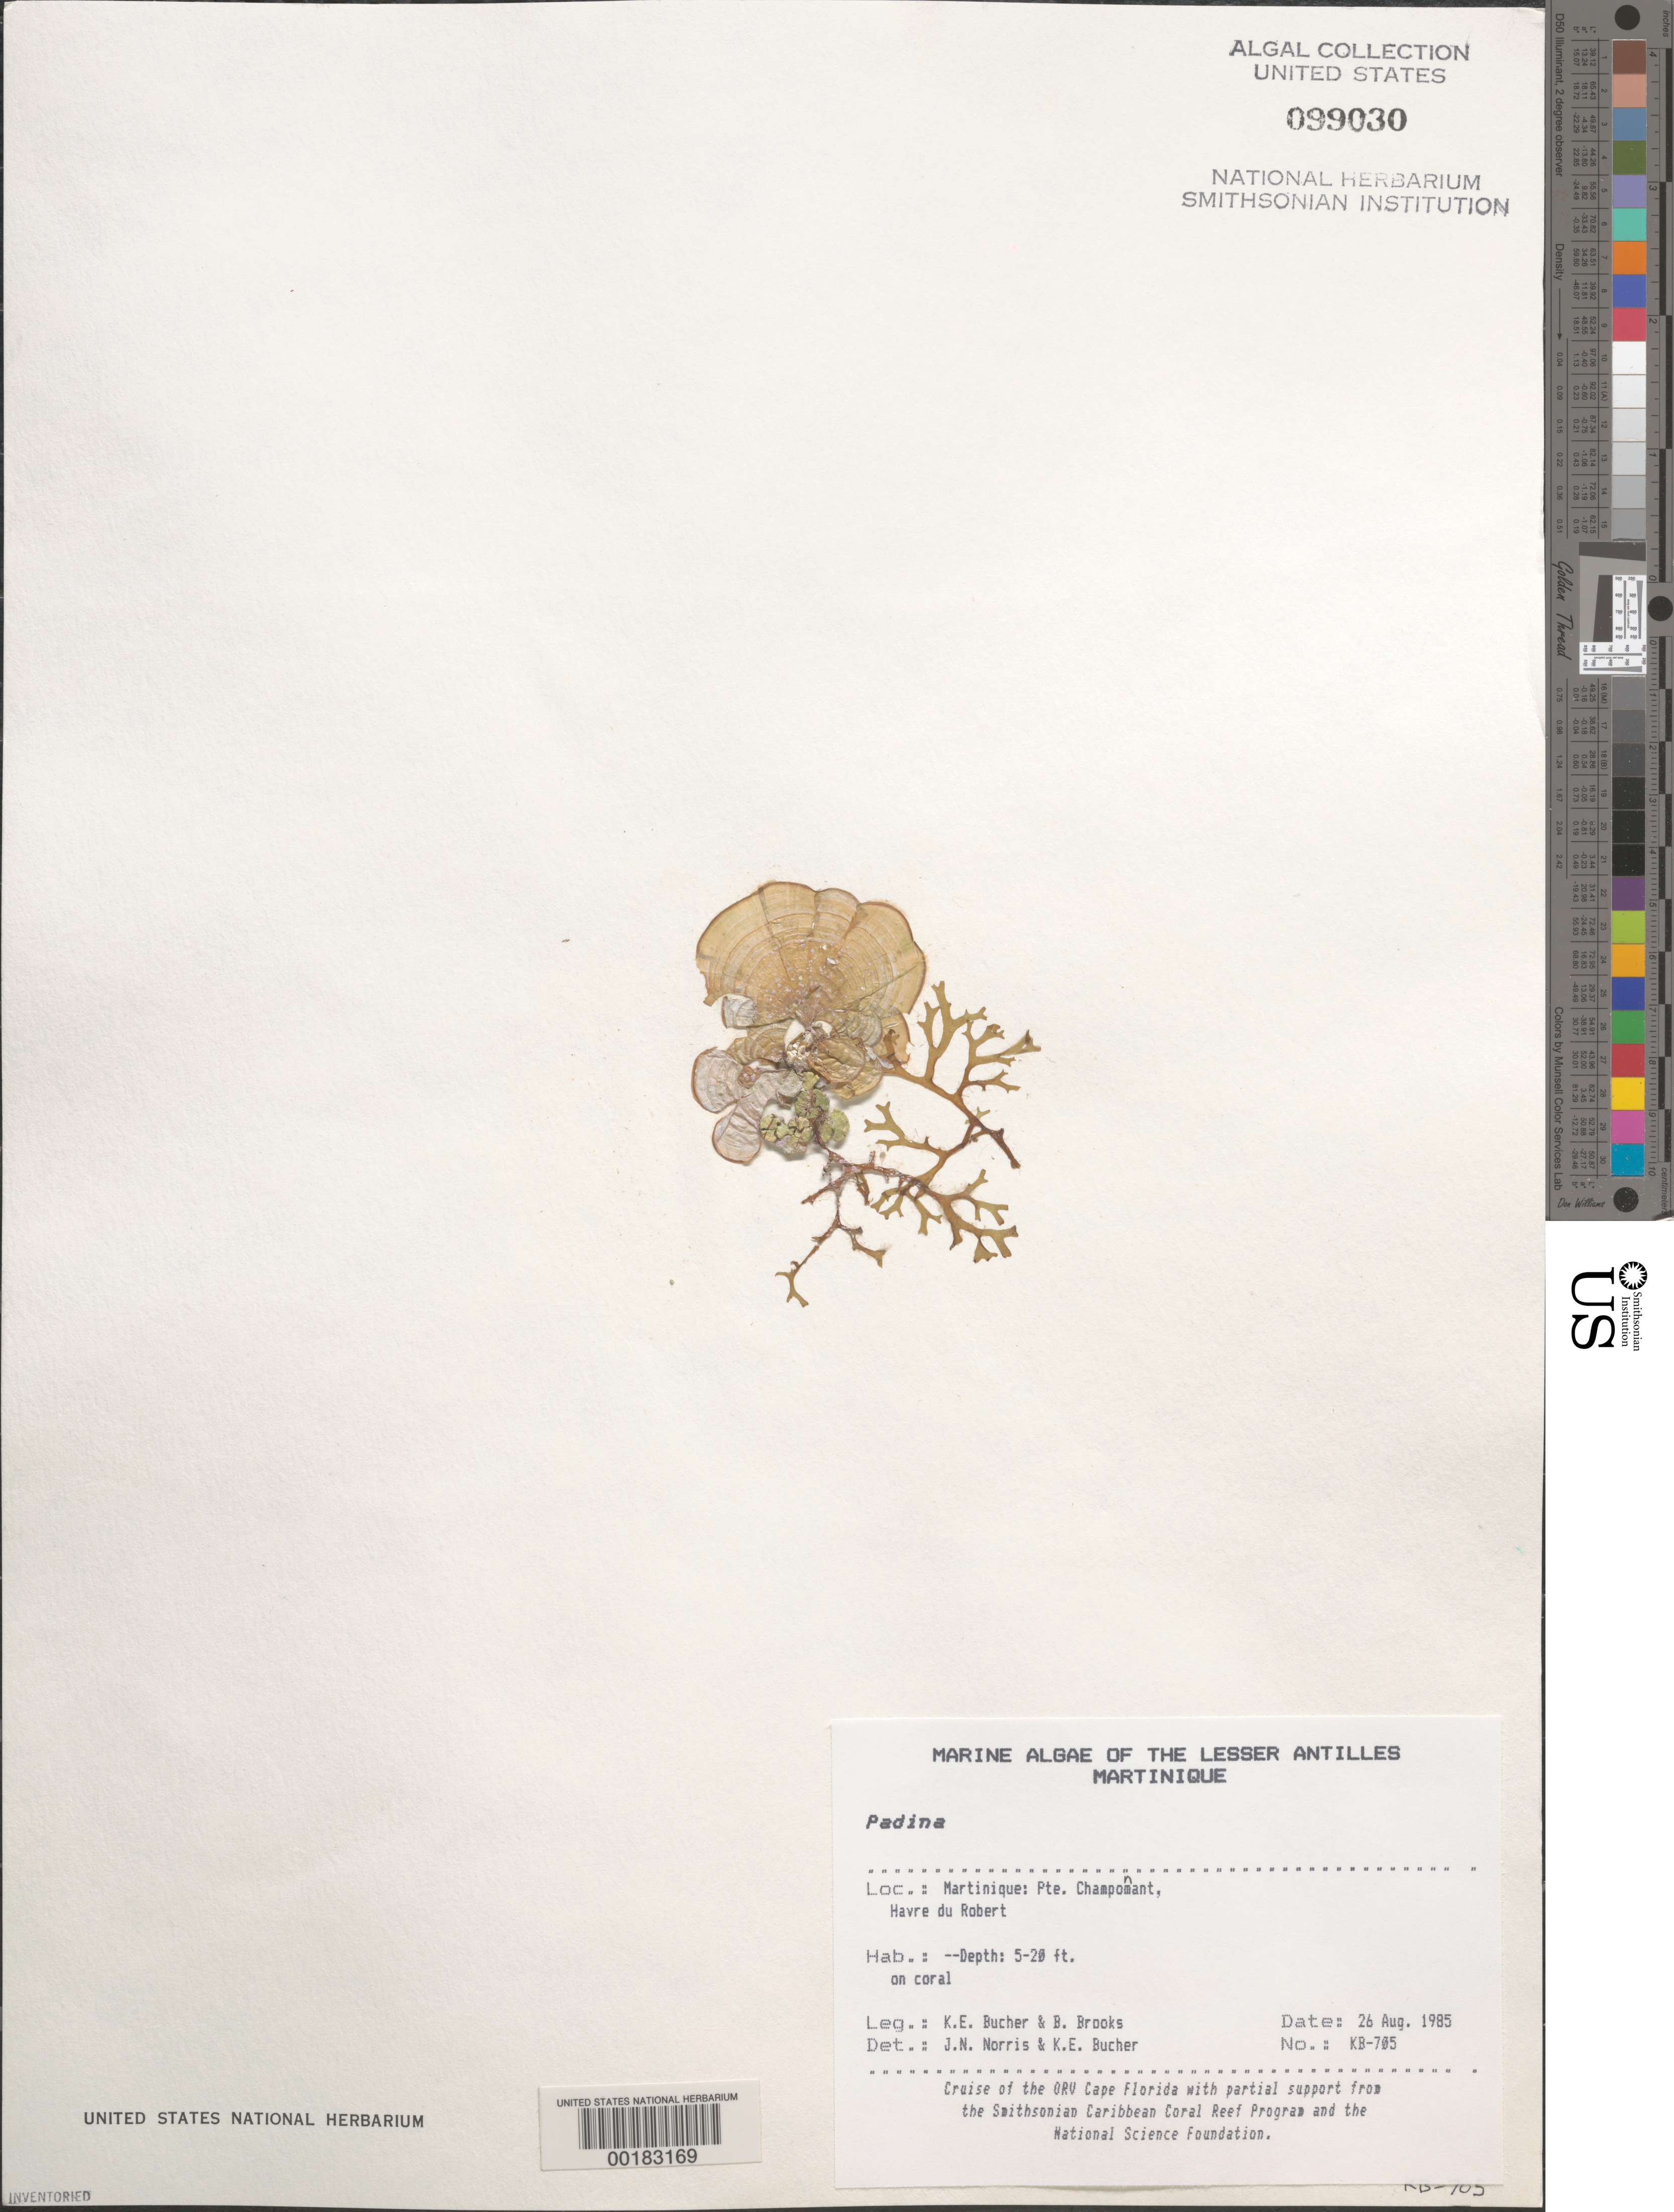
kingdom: Chromista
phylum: Ochrophyta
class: Phaeophyceae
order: Dictyotales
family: Dictyotaceae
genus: Padina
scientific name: Padina sp.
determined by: Norris, J. N.; Bucher, K. E.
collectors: K. E. Bucher & B. Brooks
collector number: Kb-705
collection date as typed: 26 Aug 1985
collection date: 1985-08-26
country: Martinique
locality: Pointe Champonant, Havre du Robert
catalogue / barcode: US 99030